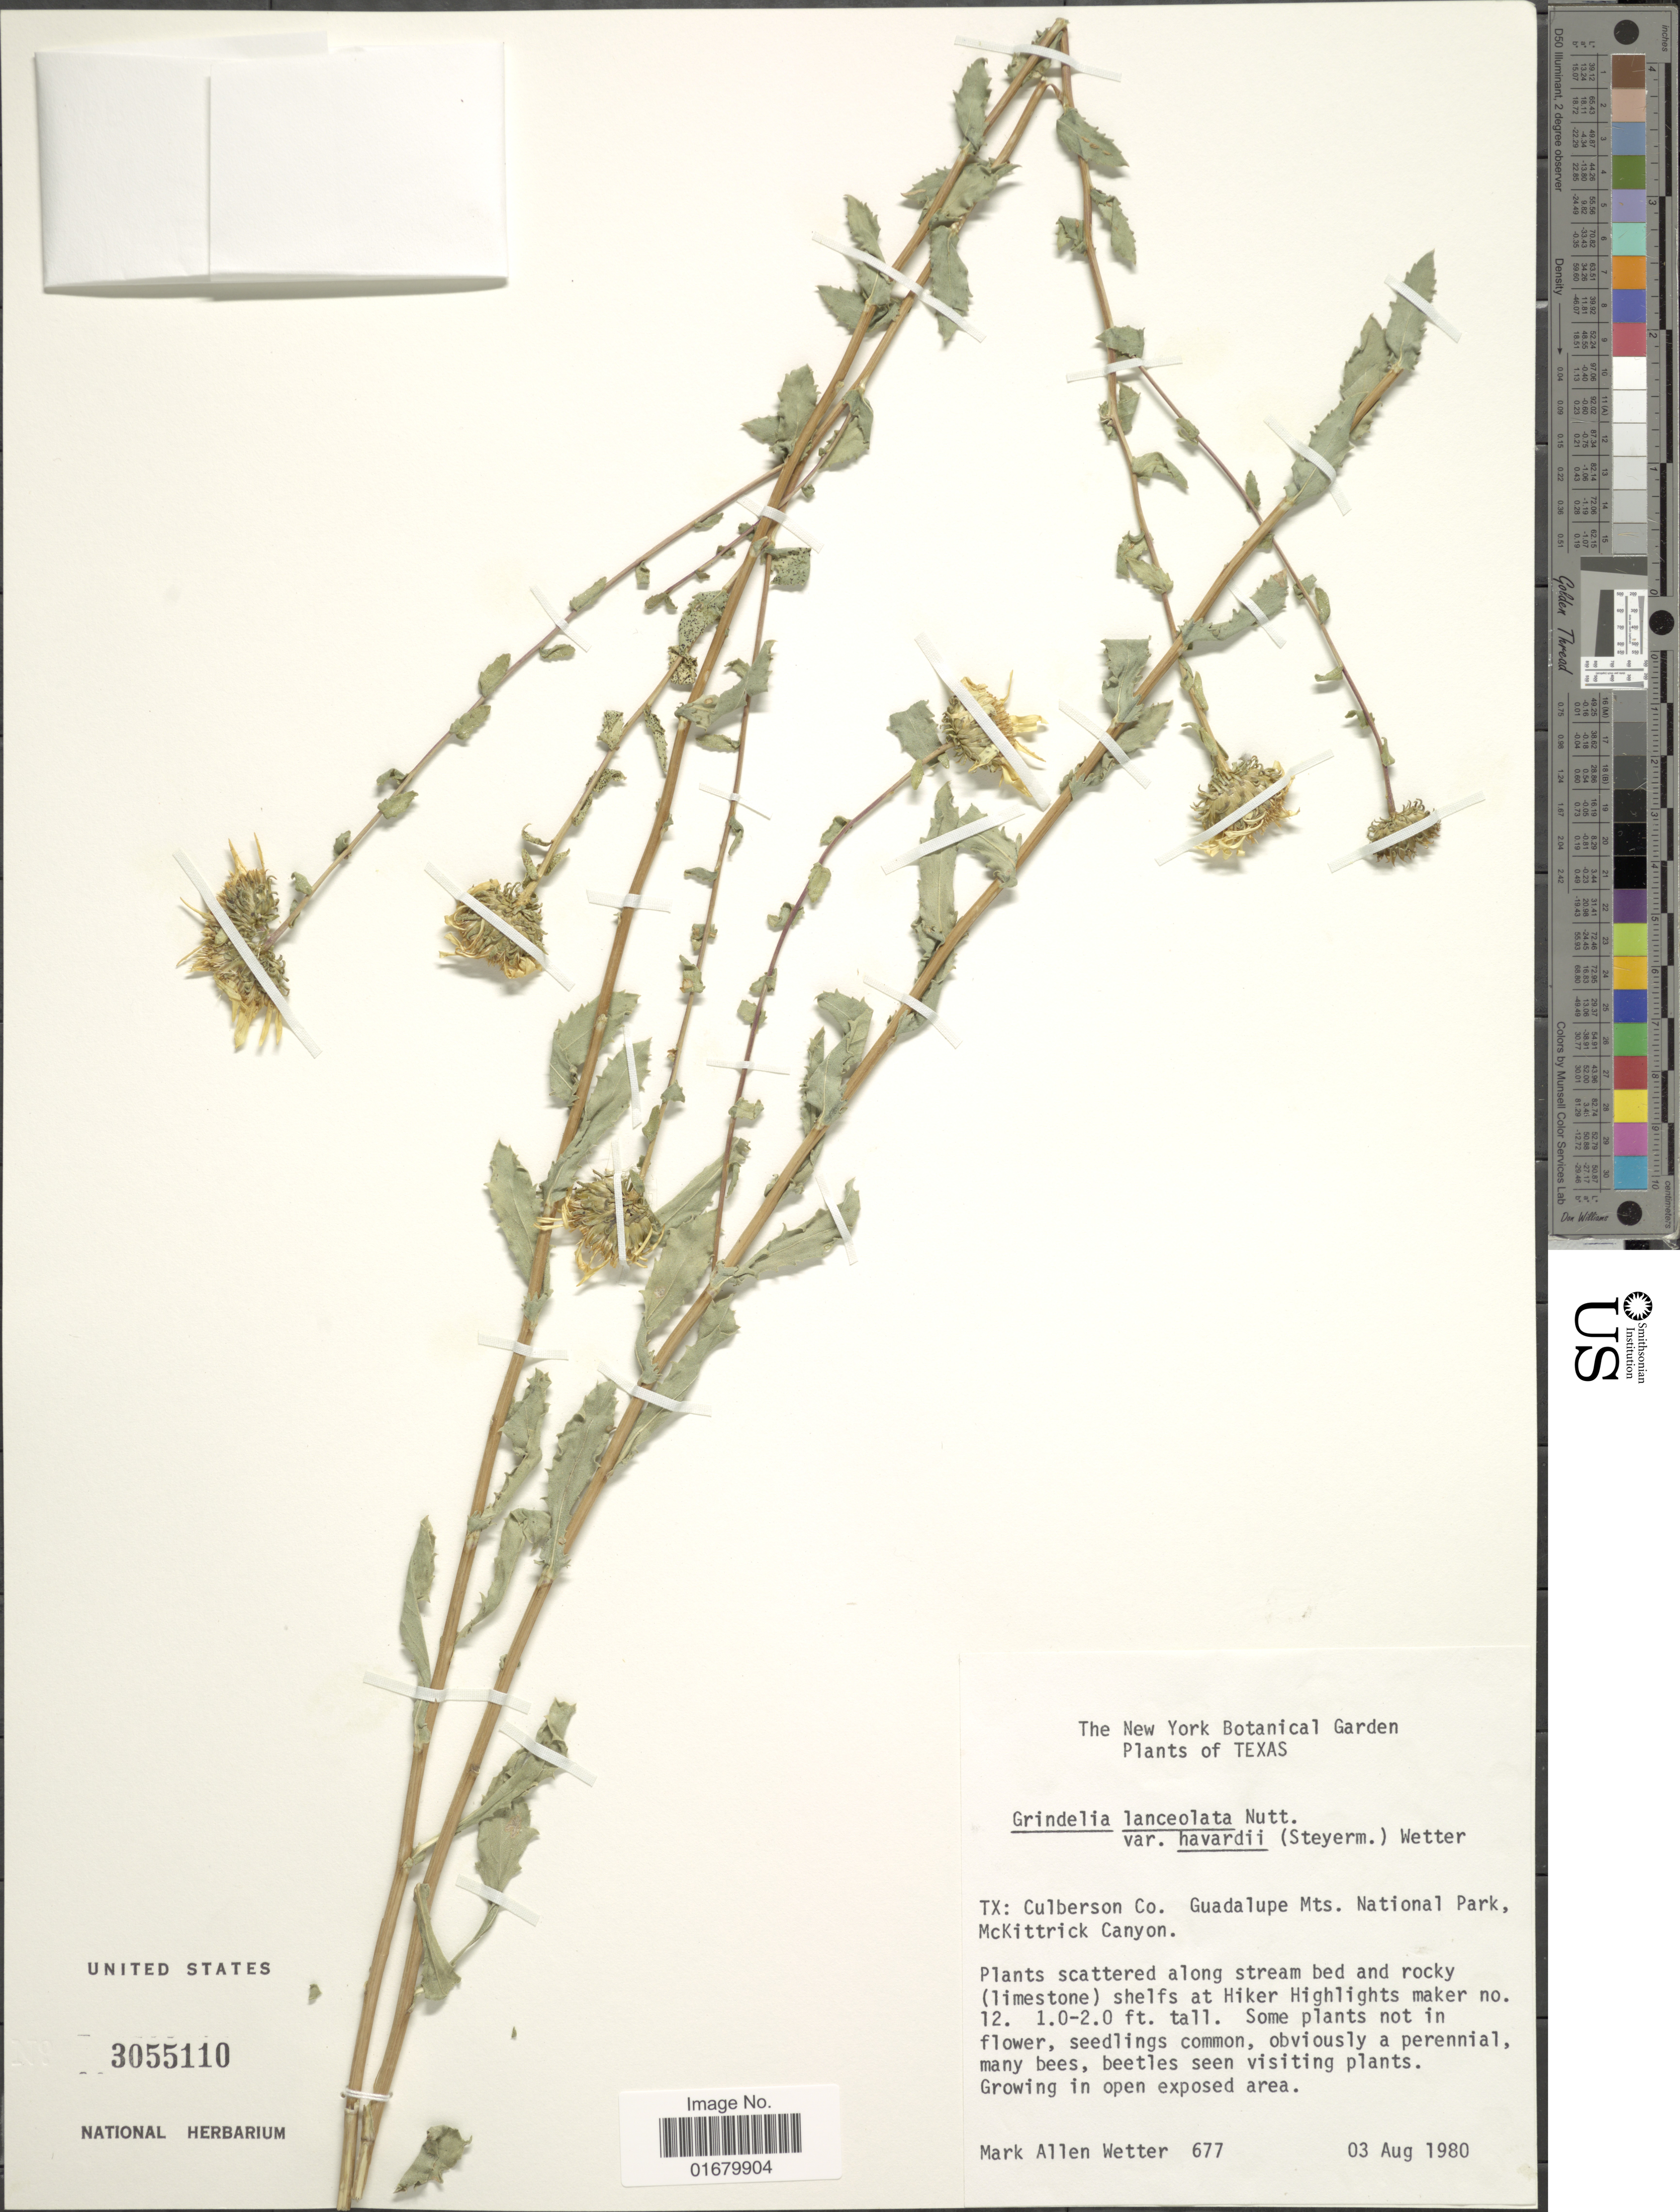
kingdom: Plantae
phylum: Tracheophyta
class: Magnoliopsida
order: Asterales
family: Asteraceae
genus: Grindelia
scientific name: Grindelia lanceolata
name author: Nutt.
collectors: M. Wetter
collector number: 677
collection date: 1980-08-03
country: United States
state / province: Texas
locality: Culberson Co. Guadulpe Mts. National Park, McKittrick Canyon.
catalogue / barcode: US 3055110